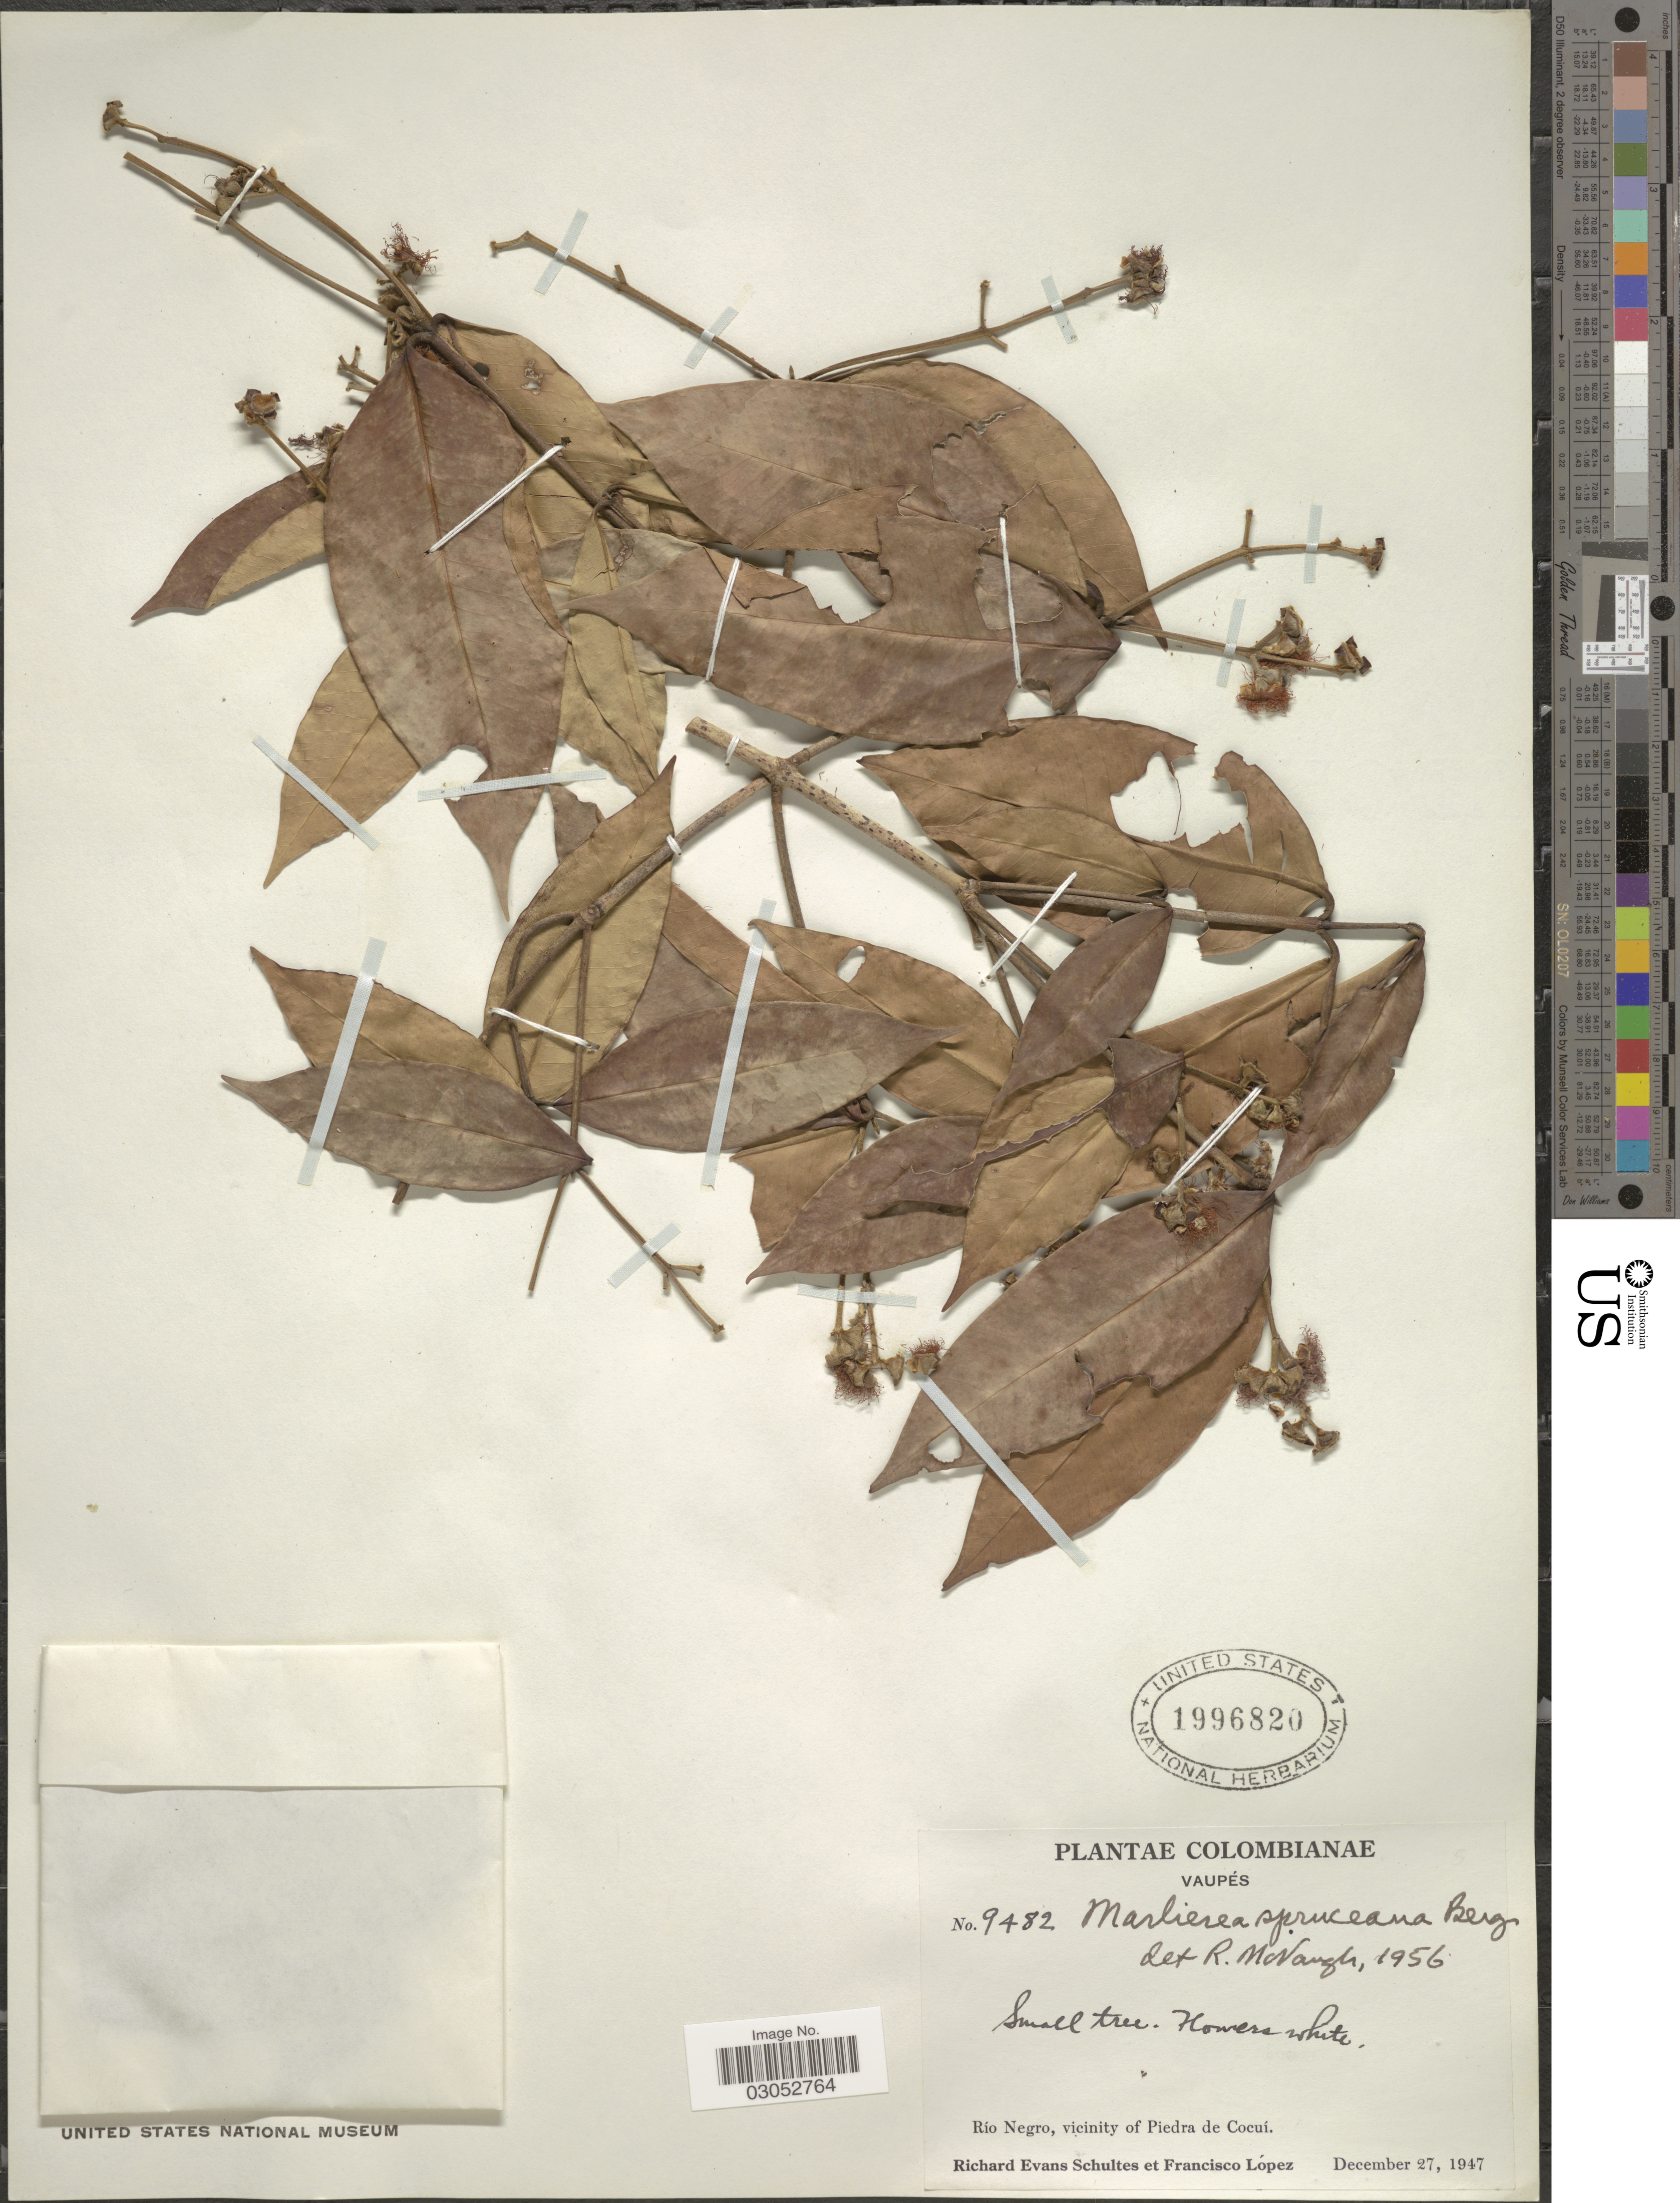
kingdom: Plantae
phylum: Tracheophyta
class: Magnoliopsida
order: Myrtales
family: Myrtaceae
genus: Myrcia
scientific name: Myrcia uaupensis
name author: (O. Berg) Gaem & E. Lucas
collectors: R. E. Schultes & F. Lopéz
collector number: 9482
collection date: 1947-12-27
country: Colombia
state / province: Vaupés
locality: Río Negro, vicinity of Piedra de Cocuí.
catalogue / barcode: US 1996820